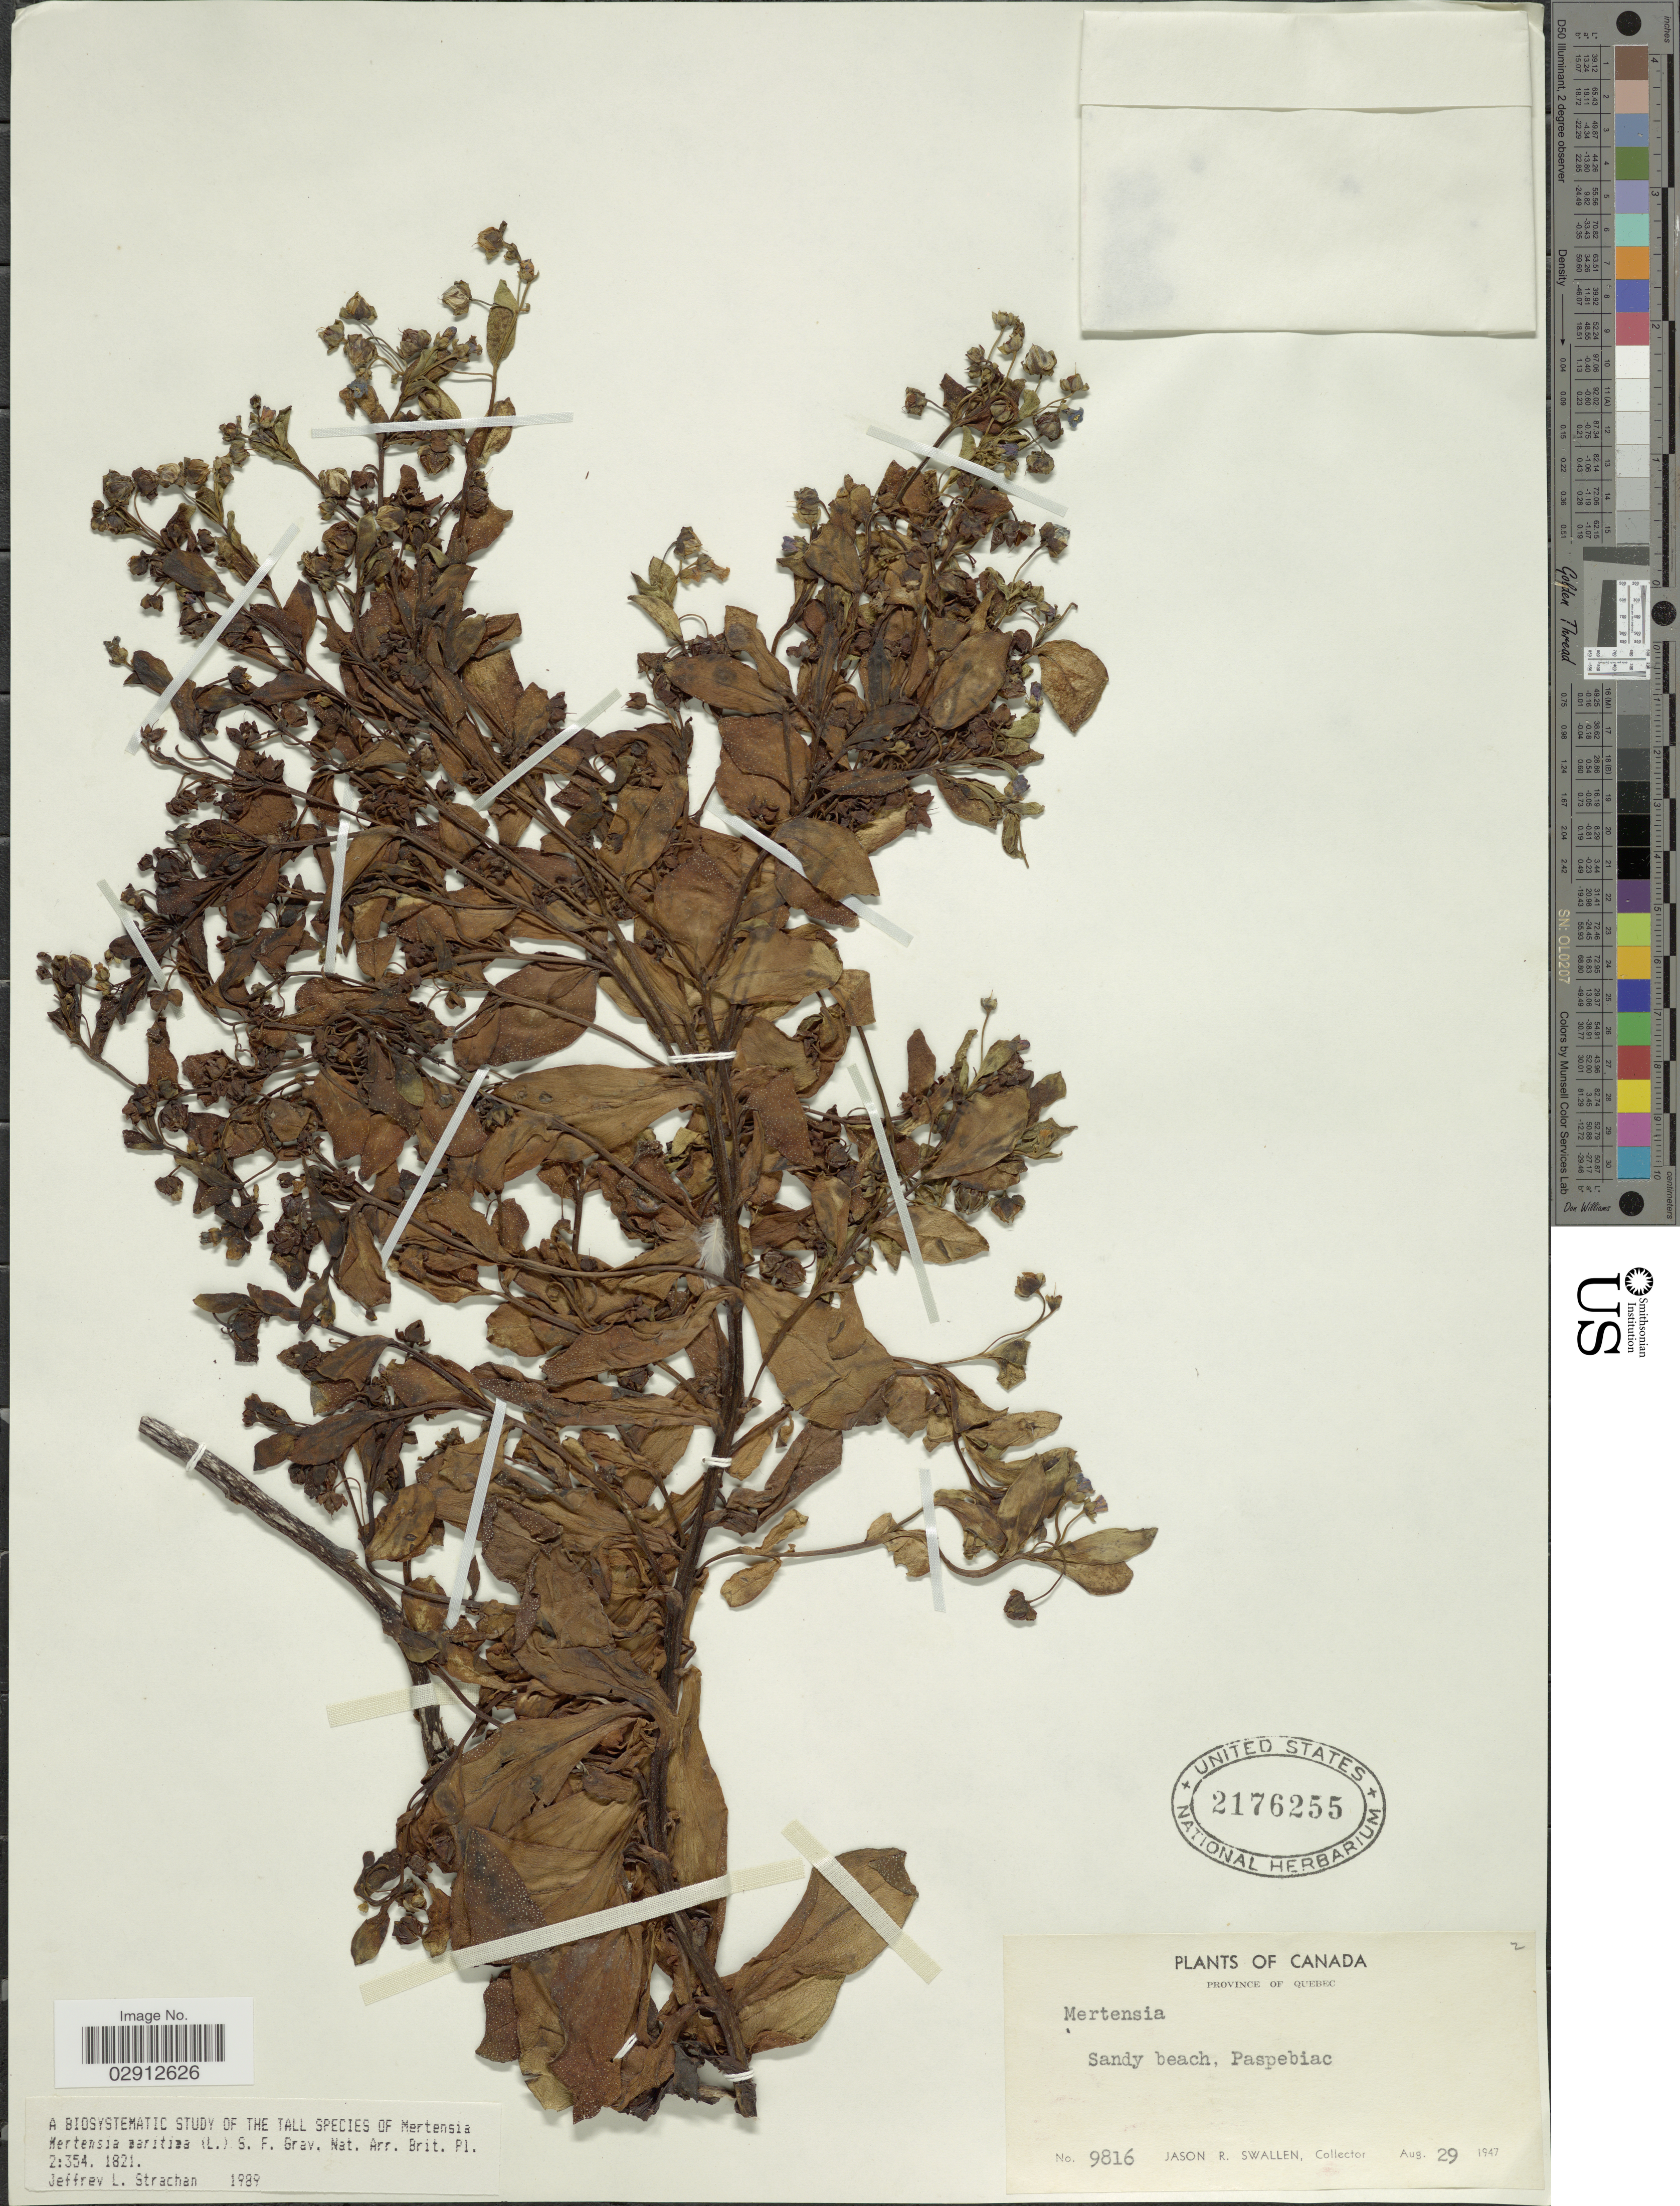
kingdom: Plantae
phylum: Tracheophyta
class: Magnoliopsida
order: Boraginales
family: Boraginaceae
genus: Mertensia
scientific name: Mertensia maritima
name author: (L.) S.F. Gray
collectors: J. R. Swallen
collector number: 9816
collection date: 1947-08-29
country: Canada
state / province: Quebec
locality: Province of Quebec, Paspebiac.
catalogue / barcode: US 2176255